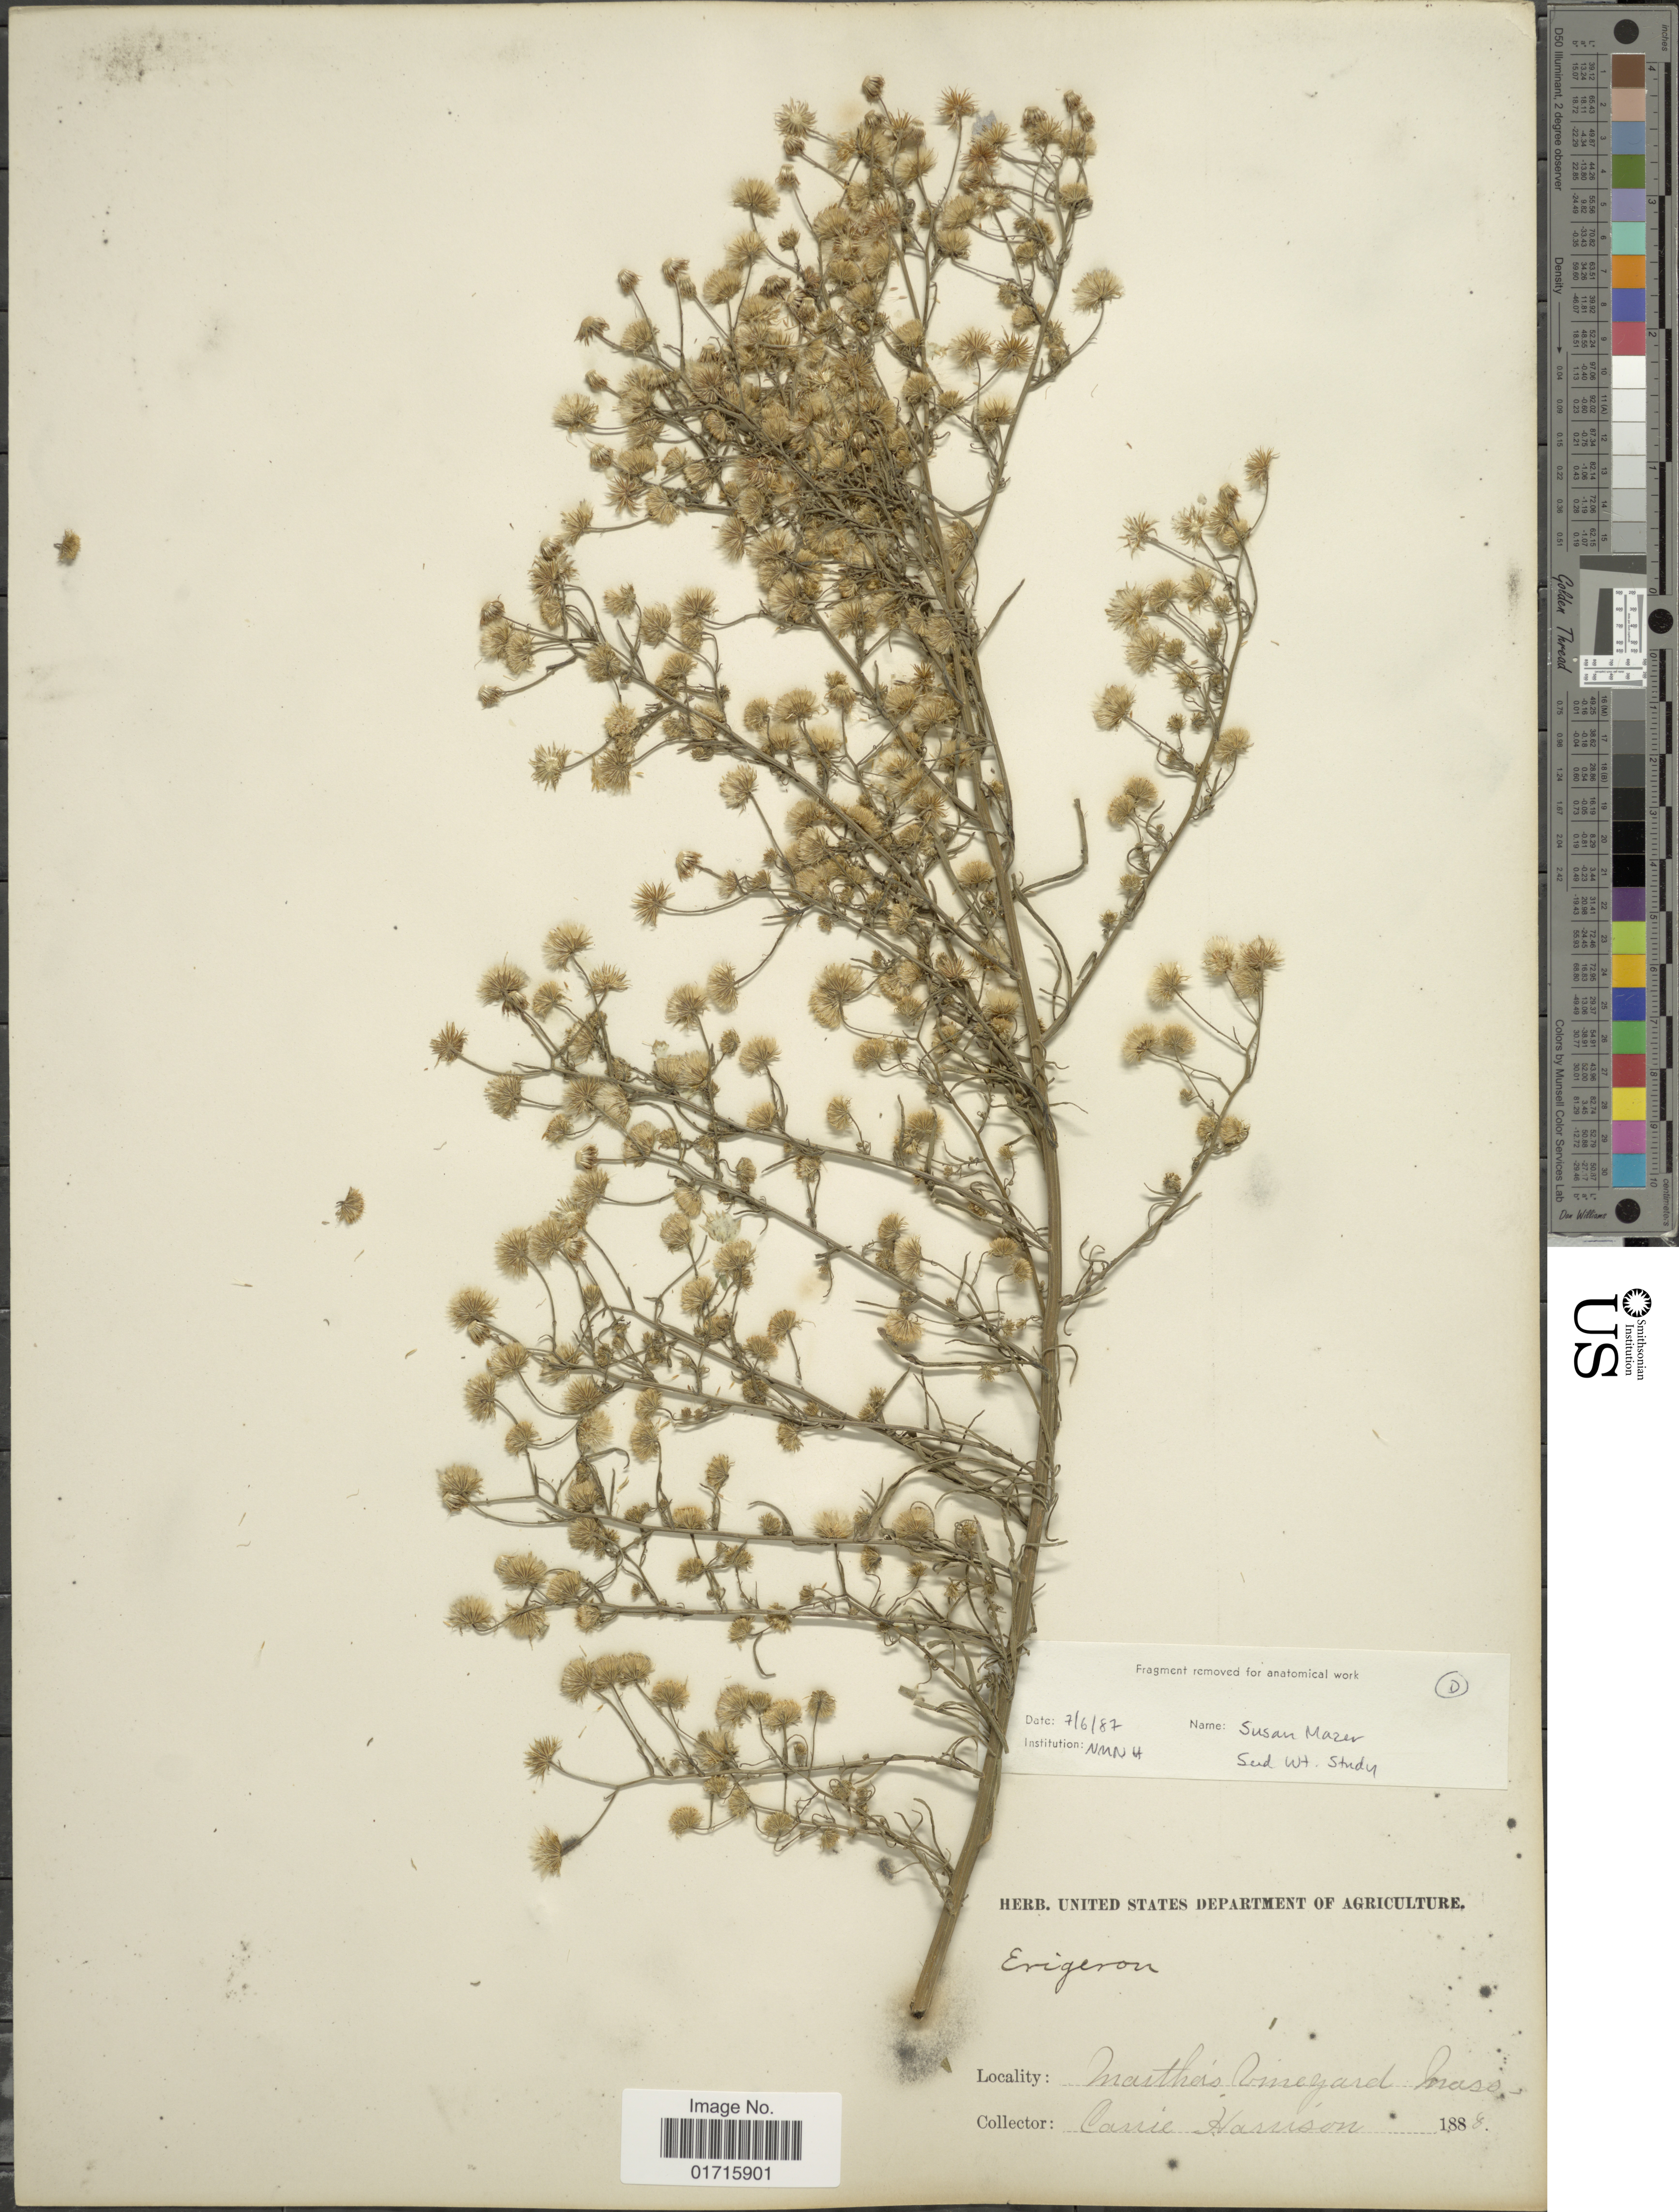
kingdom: Plantae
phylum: Tracheophyta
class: Magnoliopsida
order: Asterales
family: Asteraceae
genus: Conyza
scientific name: Conyza canadensis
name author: (L.) Cronq.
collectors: C. Harrison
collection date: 1888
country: United States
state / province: Massachusetts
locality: Martha's Vineyard